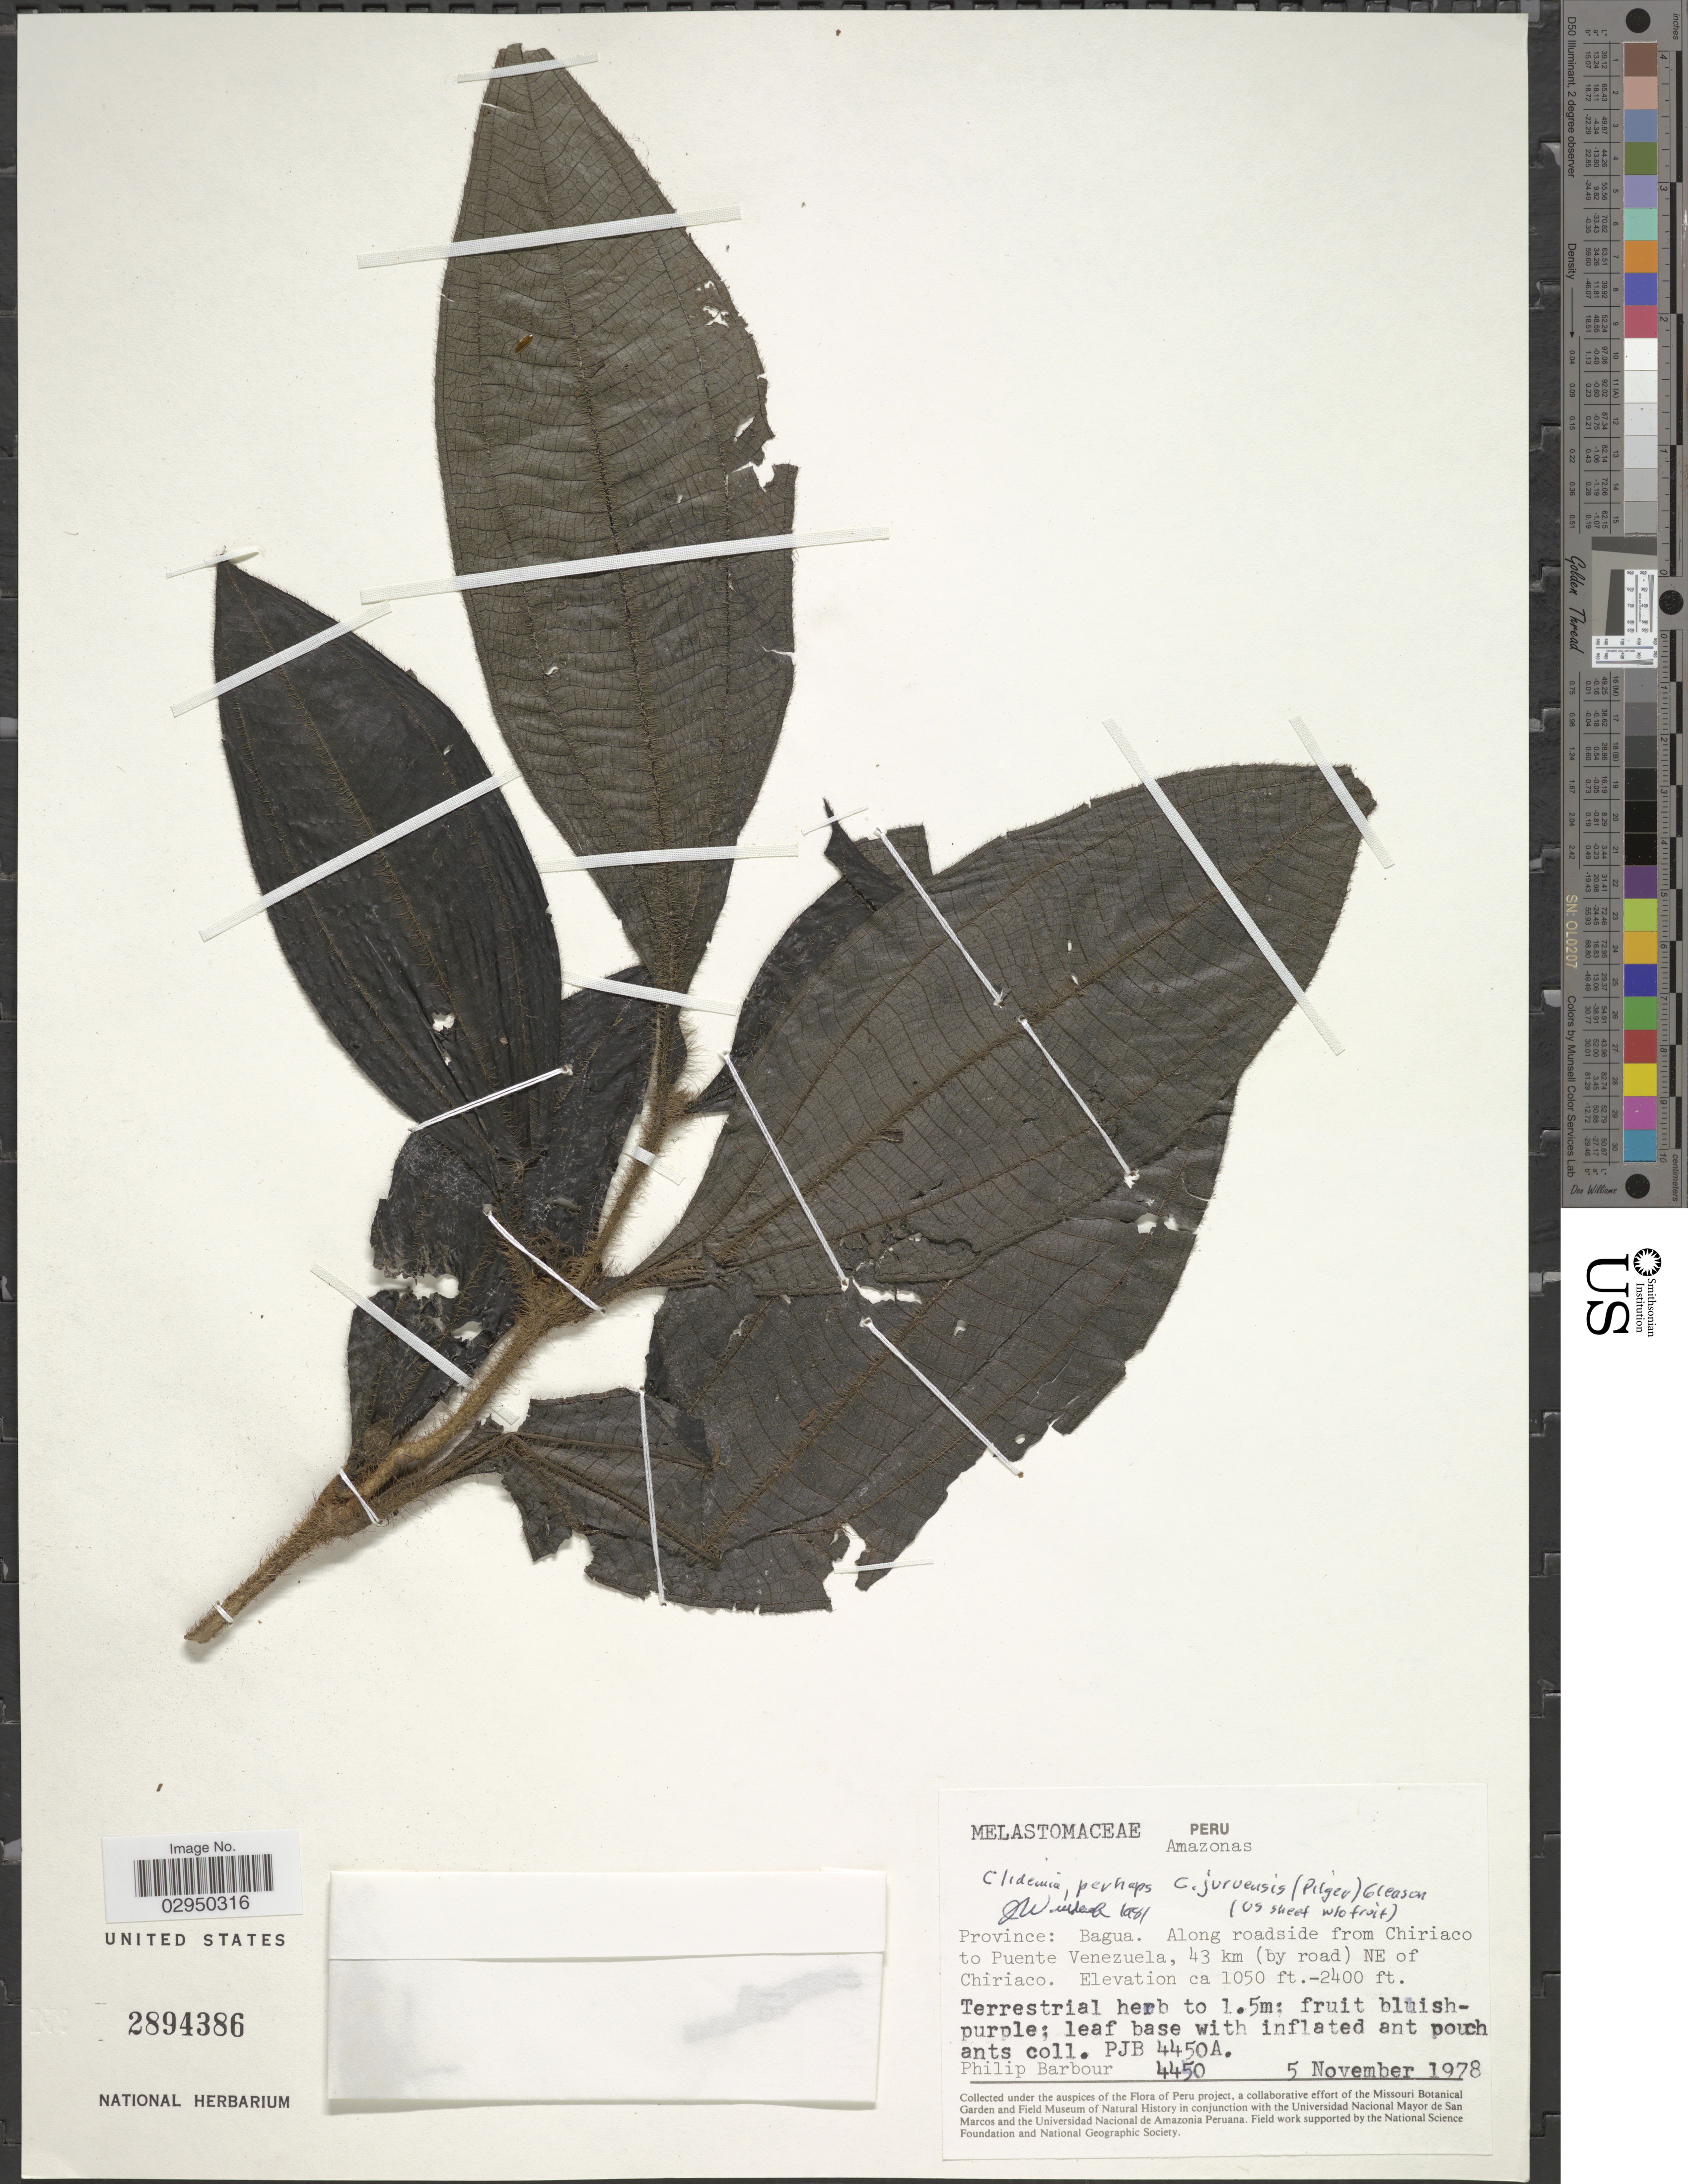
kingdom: Plantae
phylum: Tracheophyta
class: Magnoliopsida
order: Myrtales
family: Melastomataceae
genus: Clidemia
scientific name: Clidemia juruensis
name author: (Pilg.) Gleason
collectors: P. Barbour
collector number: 4450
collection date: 1978-11-05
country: Peru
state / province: Amazonas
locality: Province: Bagua. Along roadside from Chiriaco to Puente Venezuela, 43 km (by road) NE of Chiriaco.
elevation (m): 320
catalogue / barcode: US 2894386